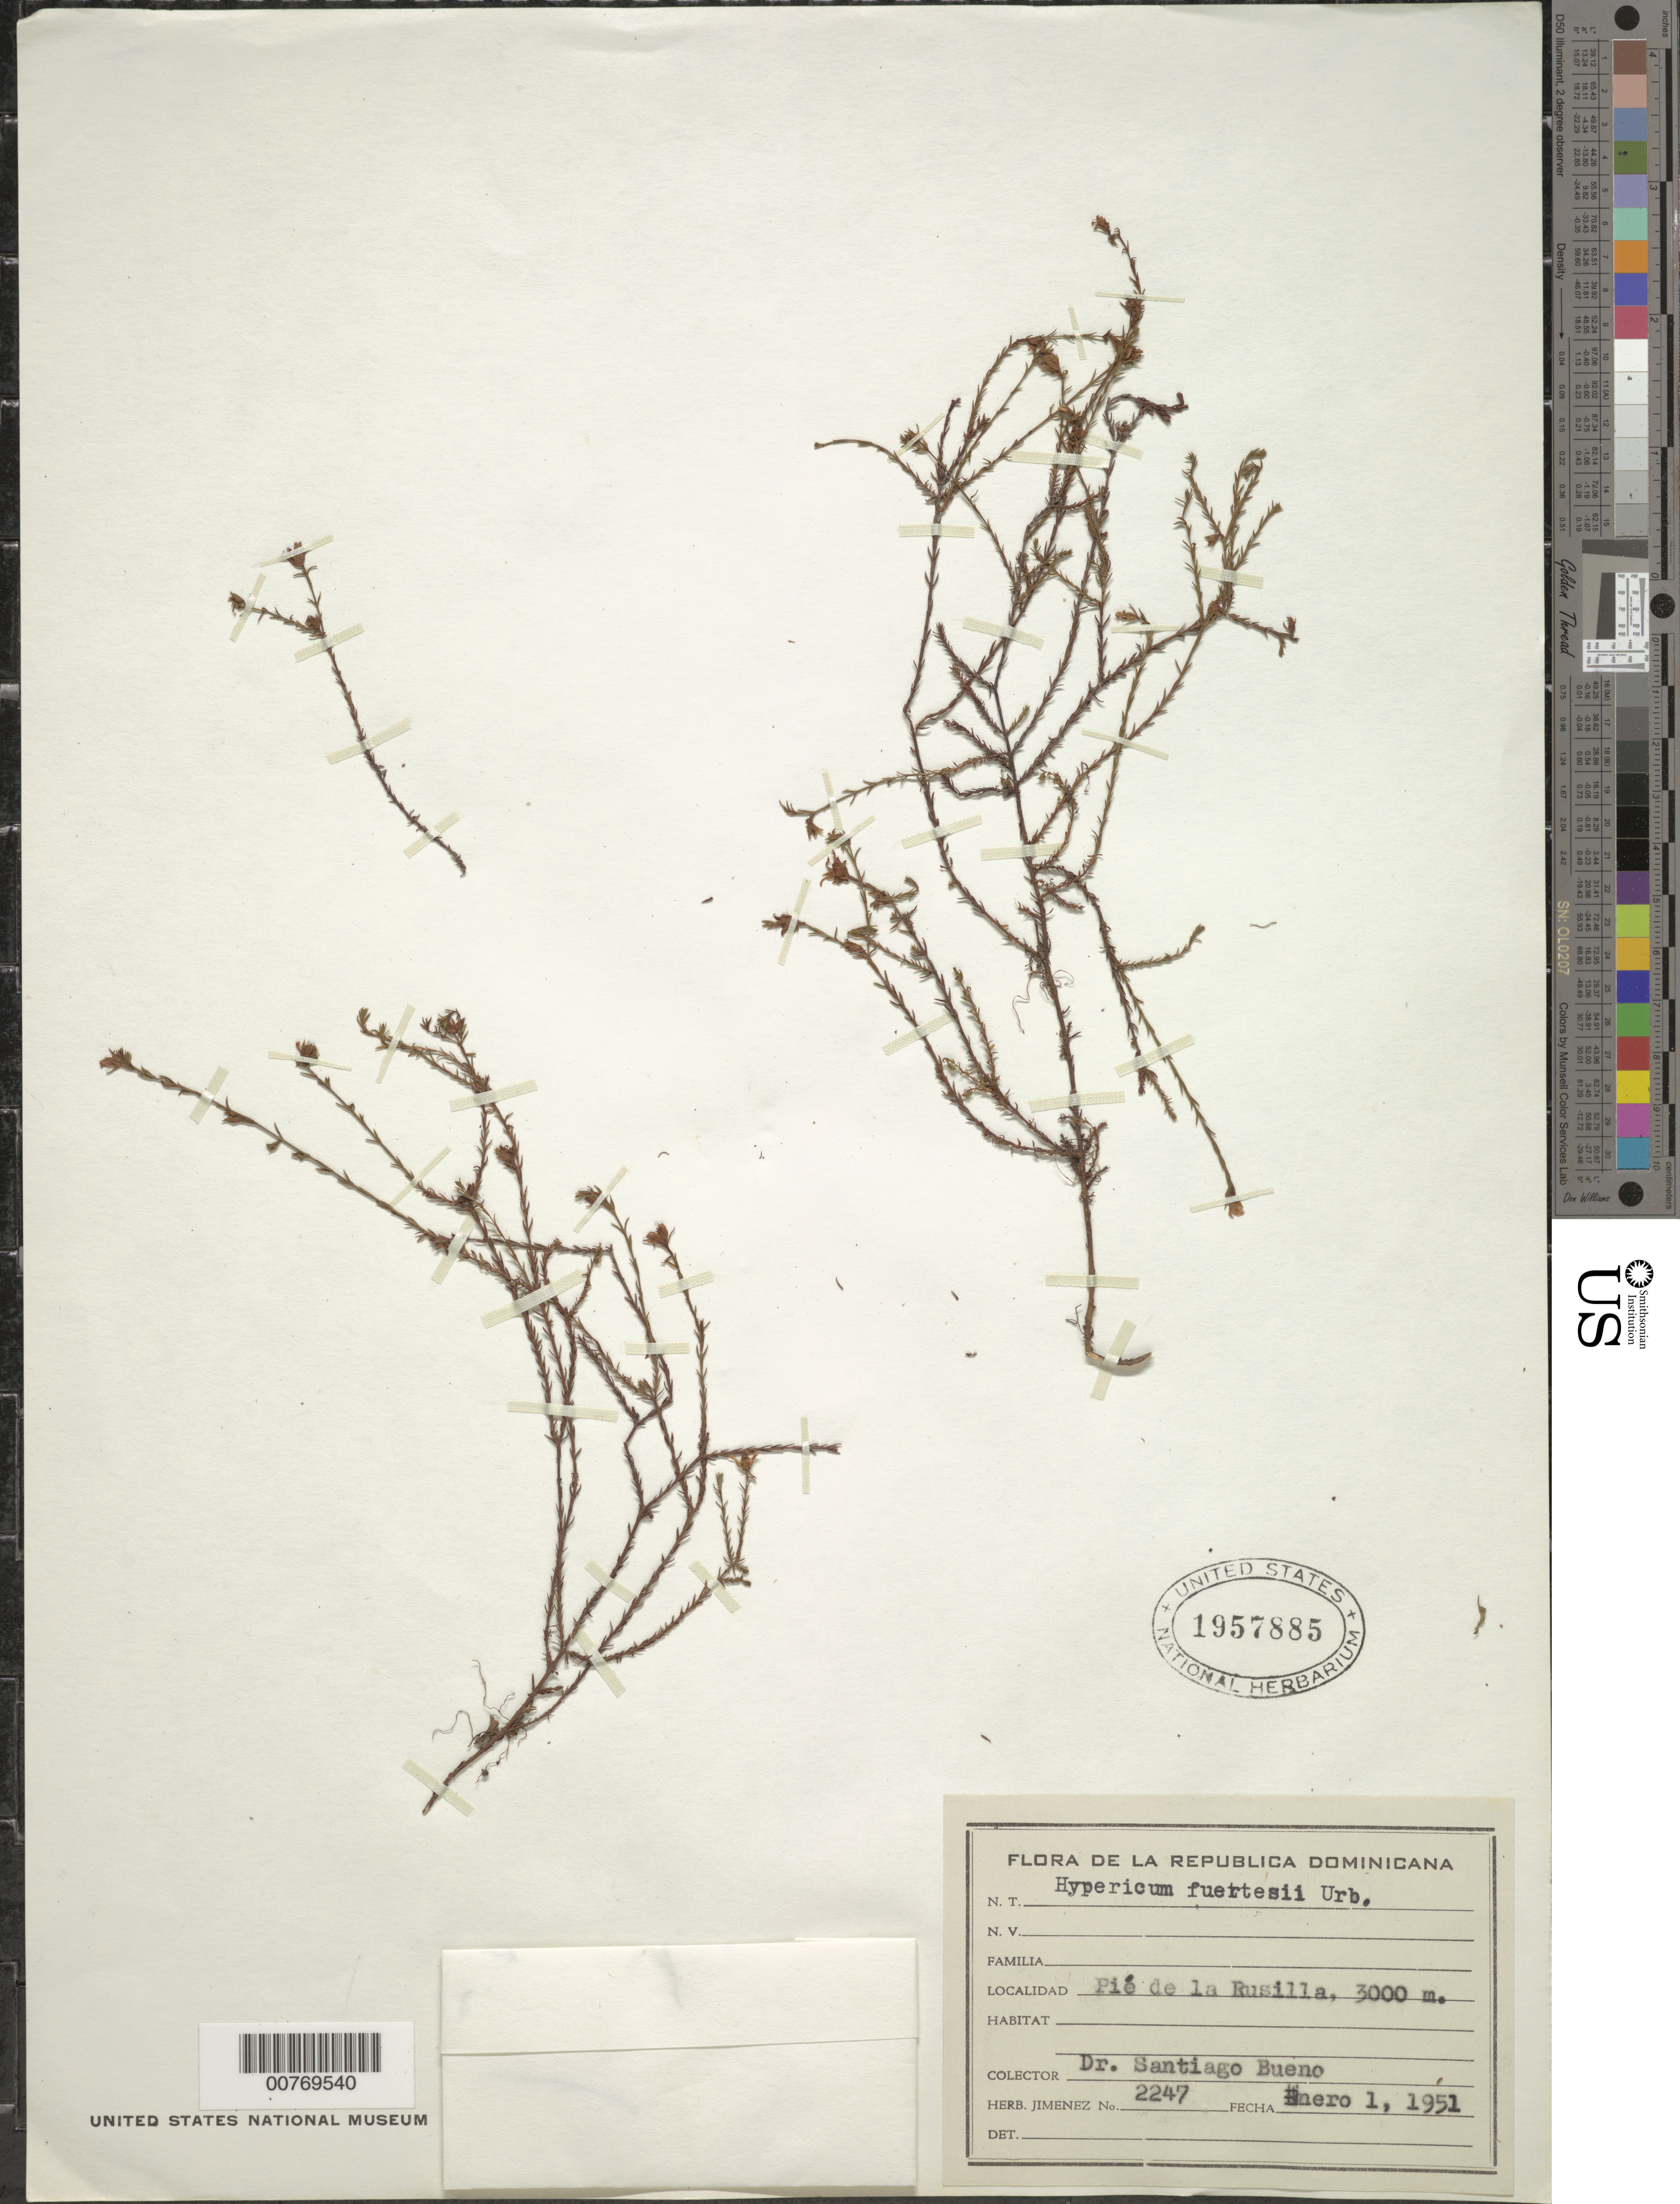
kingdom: Plantae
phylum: Tracheophyta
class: Magnoliopsida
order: Malpighiales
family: Hypericaceae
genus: Hypericum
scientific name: Hypericum fuertesii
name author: Urb.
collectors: S. Bueno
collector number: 2247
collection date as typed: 01 Jan 1951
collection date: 1951-01-01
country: Dominican Republic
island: Hispaniola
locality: Pié de la Rusilla.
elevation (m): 3000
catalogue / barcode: US 1957885